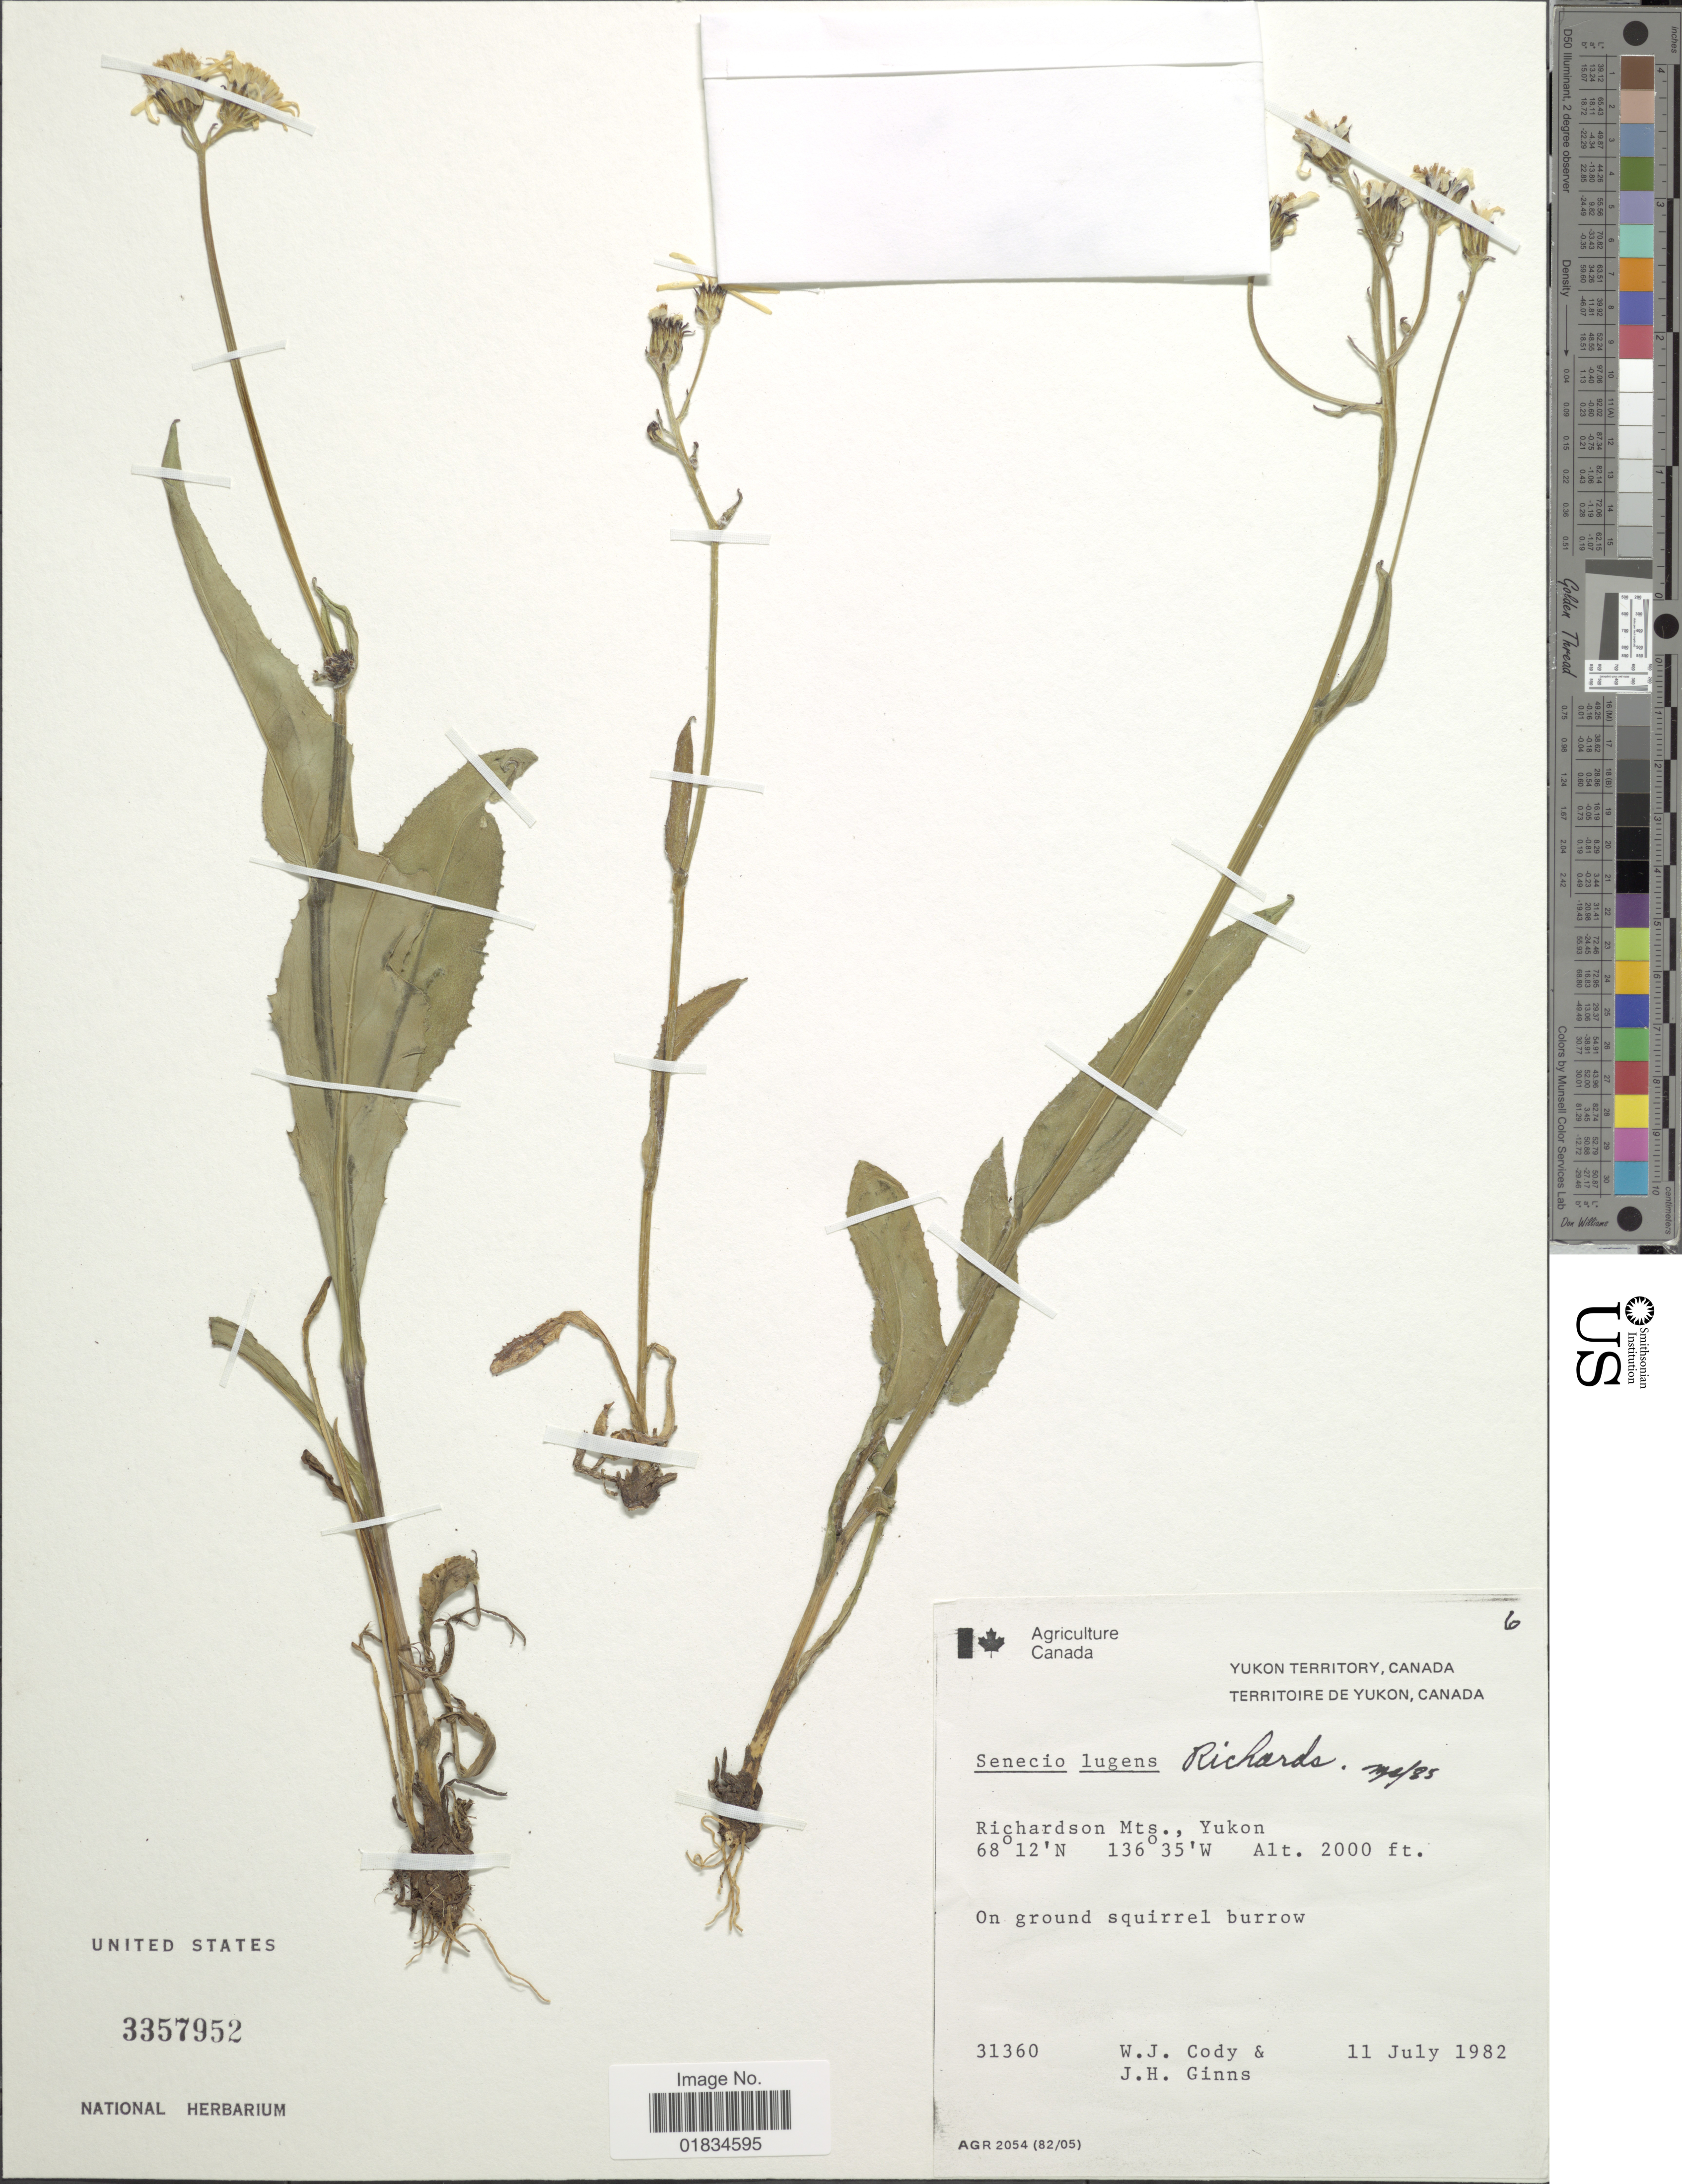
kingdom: Plantae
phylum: Tracheophyta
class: Magnoliopsida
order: Asterales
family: Asteraceae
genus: Senecio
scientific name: Senecio lugens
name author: Richardson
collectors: W. Cody & J. Ginns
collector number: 1360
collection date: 1982-07-11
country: Canada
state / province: Yukon Territory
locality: Richardson Mts., Yukon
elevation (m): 610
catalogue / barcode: US 3357952